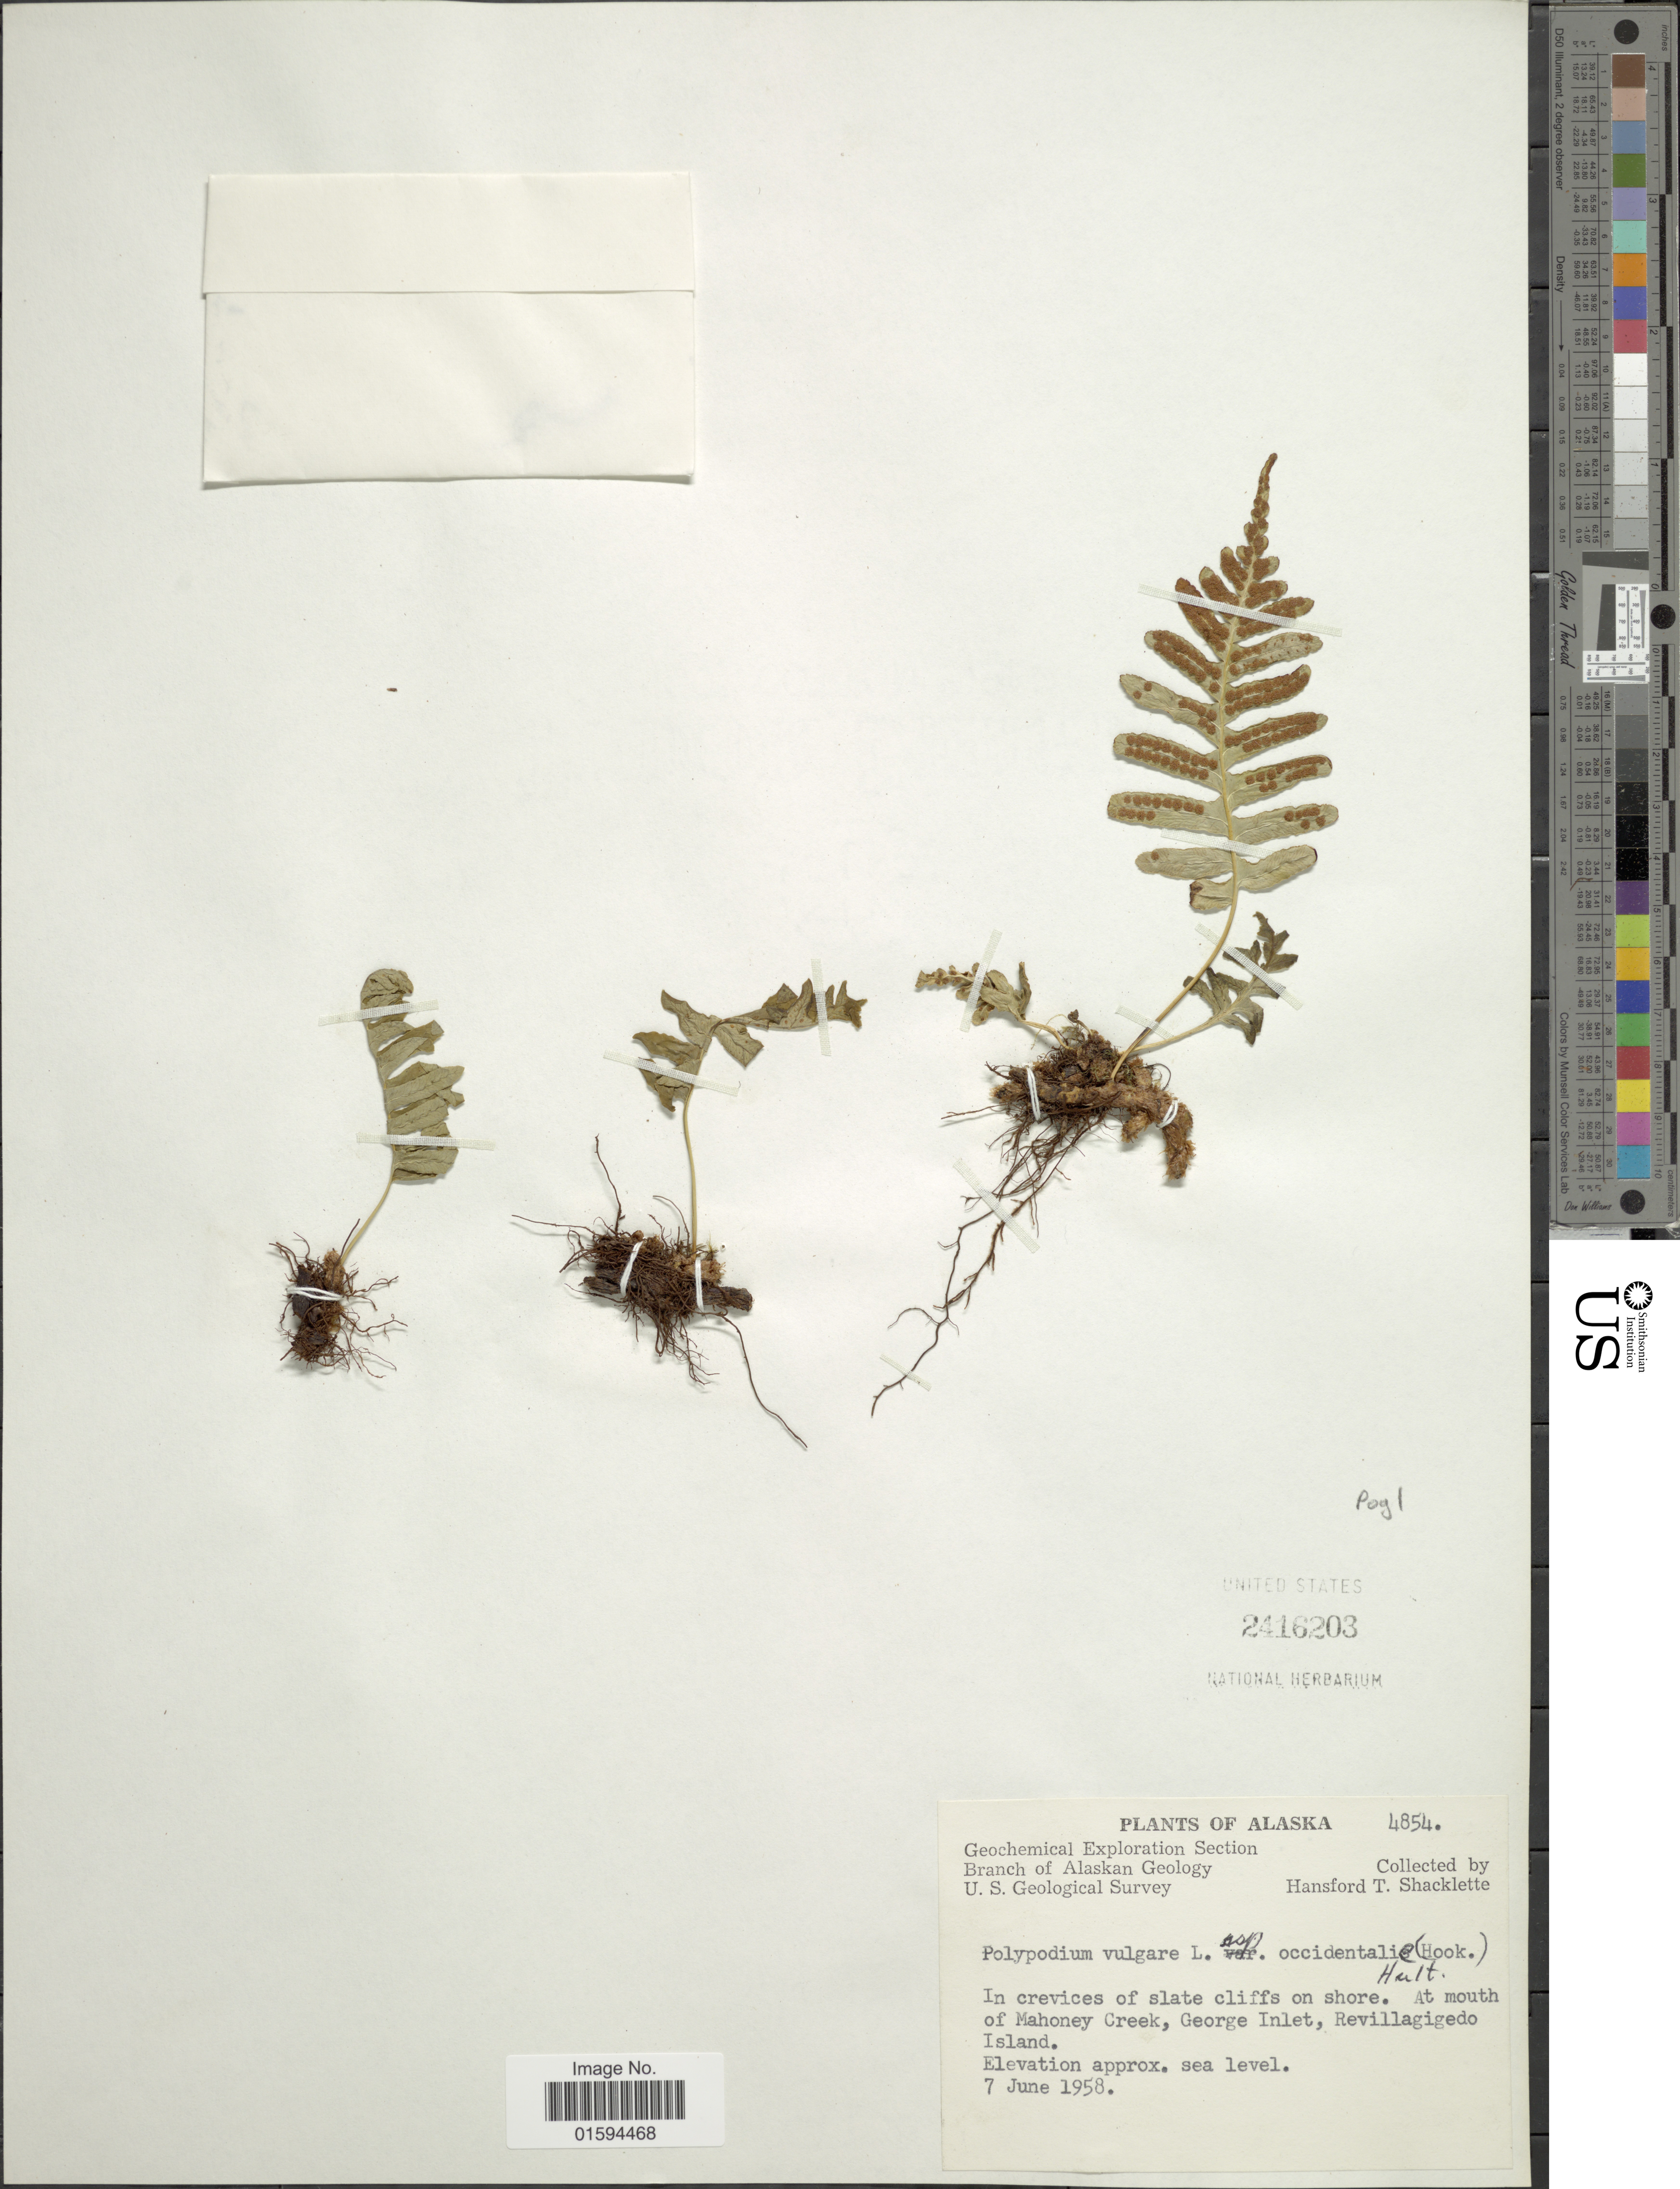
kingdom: Plantae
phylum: Tracheophyta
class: Polypodiopsida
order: Polypodiales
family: Polypodiaceae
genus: Polypodium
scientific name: Polypodium glycyrrhiza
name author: D.C. Eaton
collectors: H. Shacklette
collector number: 4854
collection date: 1958-06-07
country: United States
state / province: Alaska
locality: In crevices of state cliffs on shore, at mouth of Mahony Creek, George Inlet, Revillagigedo Island.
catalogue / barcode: US 2416203